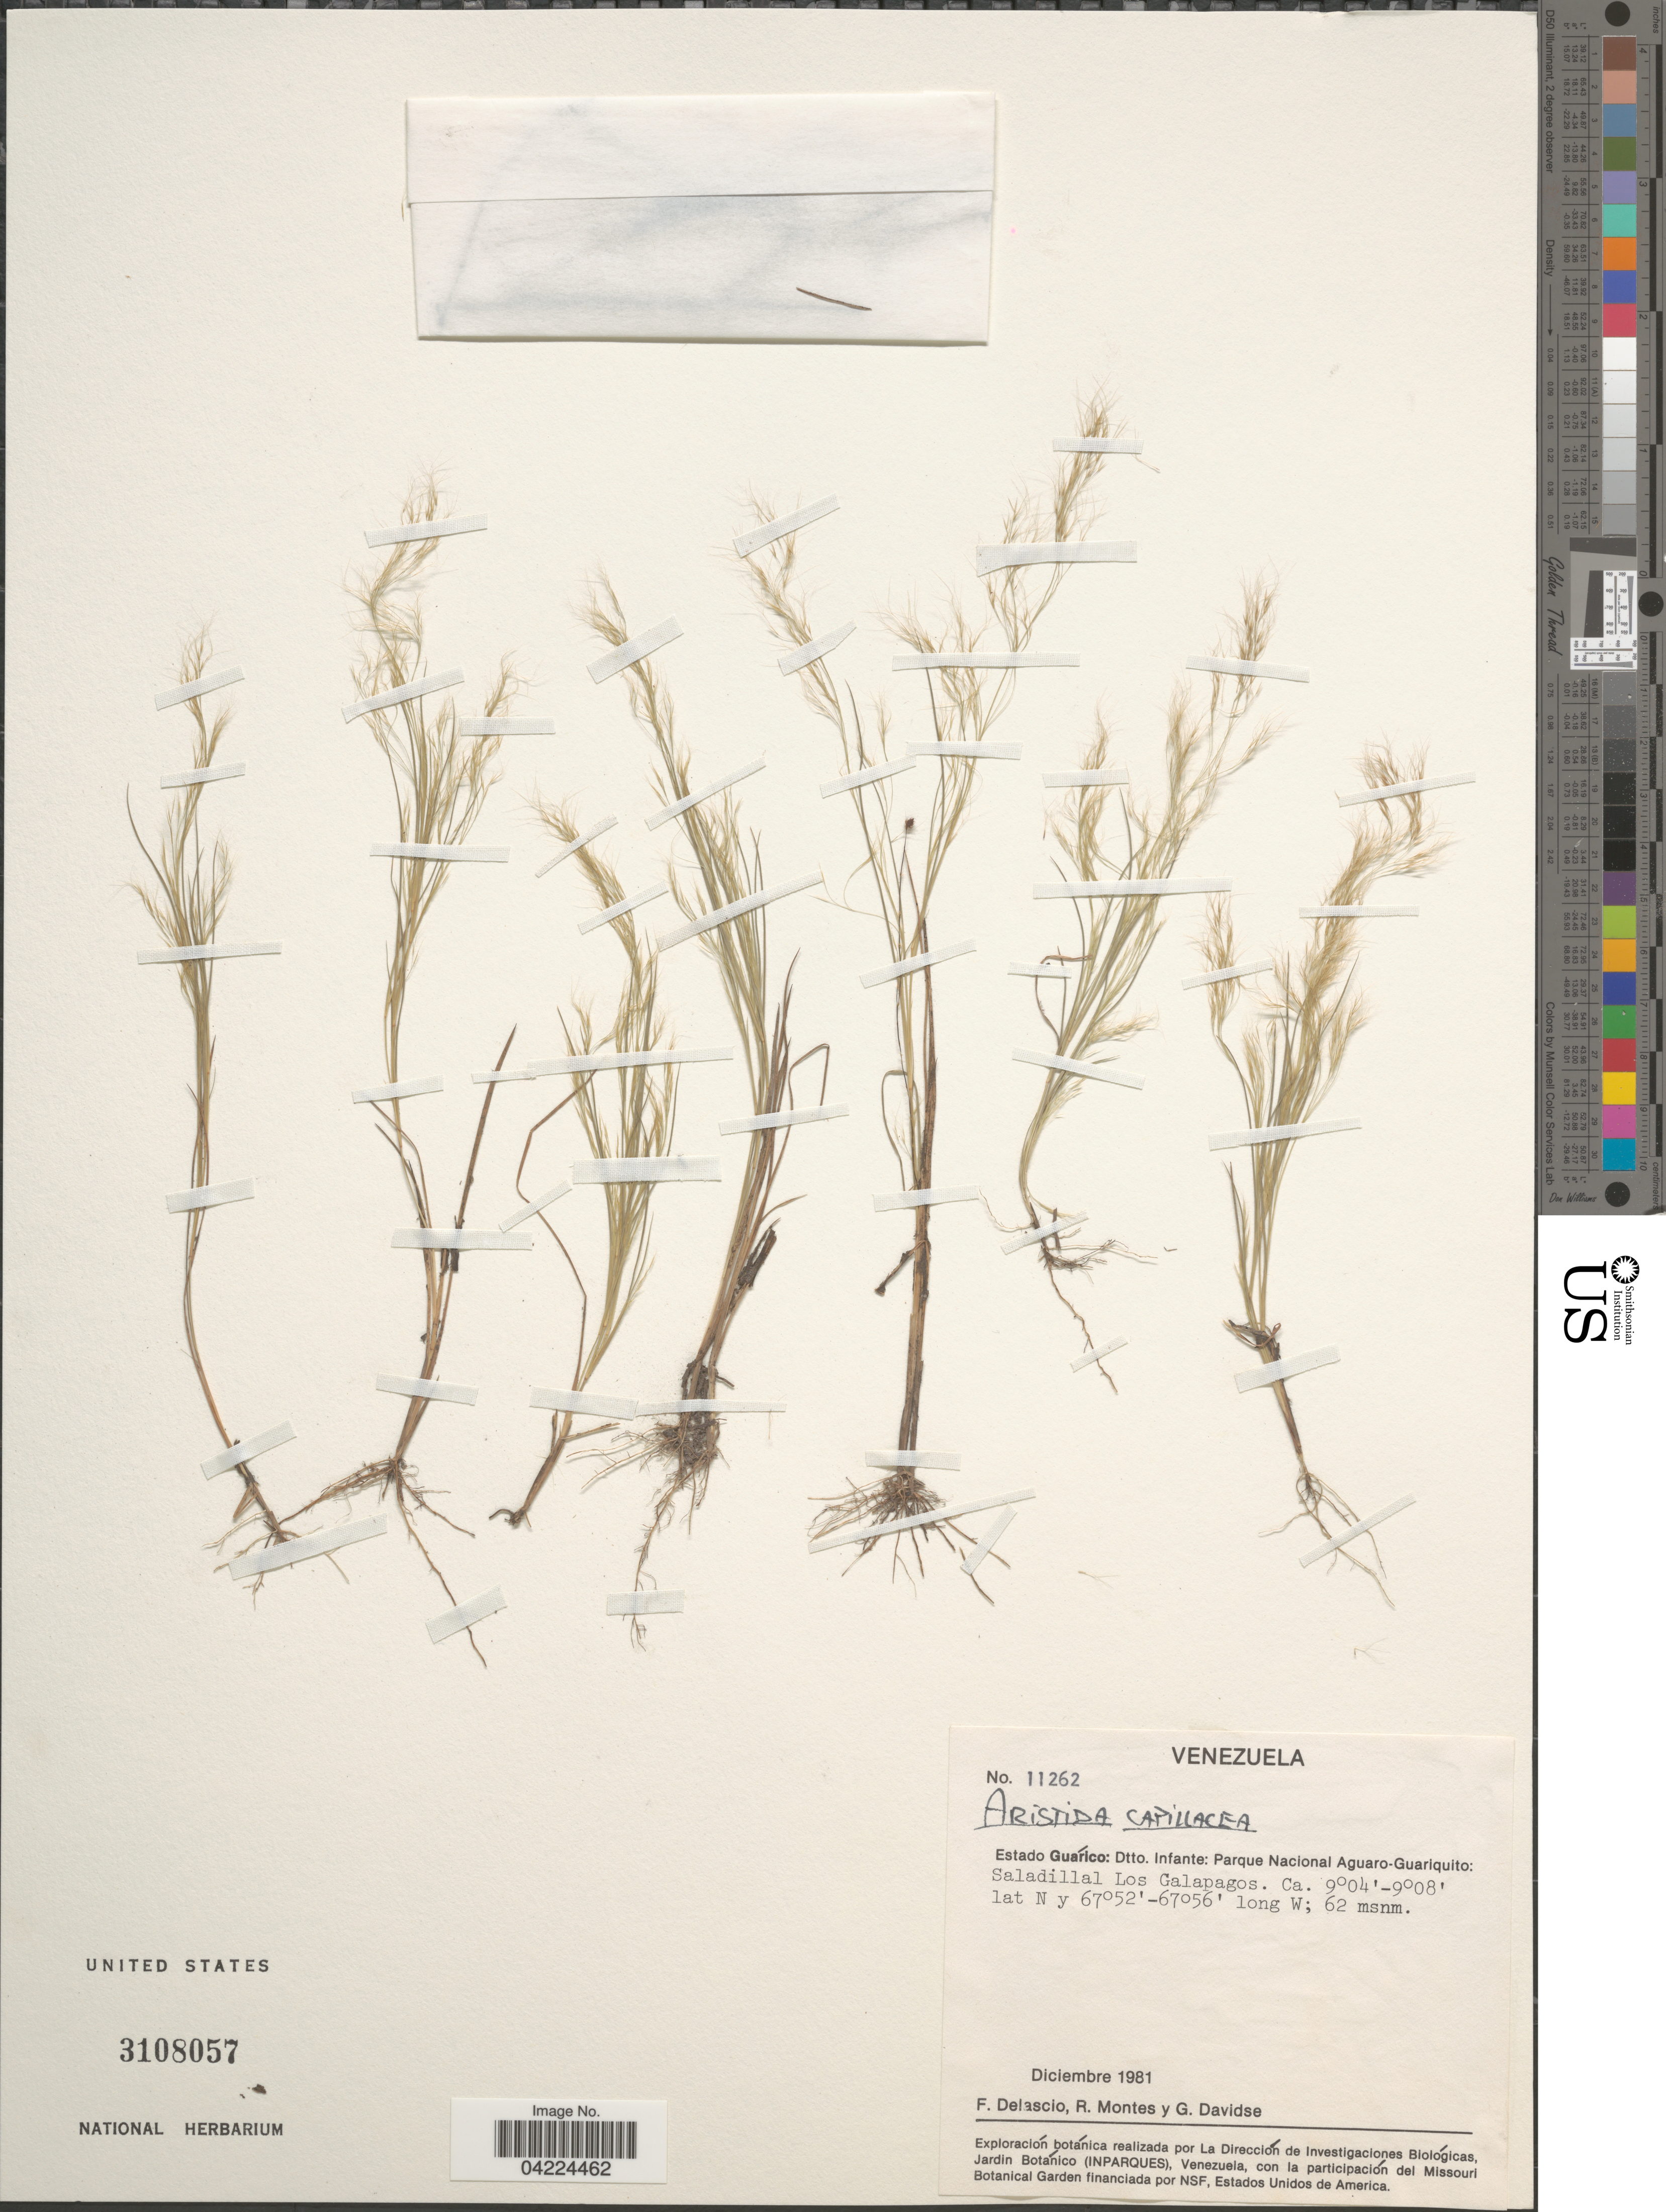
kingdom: Plantae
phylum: Tracheophyta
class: Liliopsida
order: Poales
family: Poaceae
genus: Aristida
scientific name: Aristida capillacea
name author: Lam.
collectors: F. Delascio C., R. Montes & G. Davidse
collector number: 11262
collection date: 1981-12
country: Venezuela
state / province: Guarico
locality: Dtto. Infante: Parque Nacional Aguaro-Guariquito: Saladillal Los Galapagos.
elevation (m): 62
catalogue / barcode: US 3108057